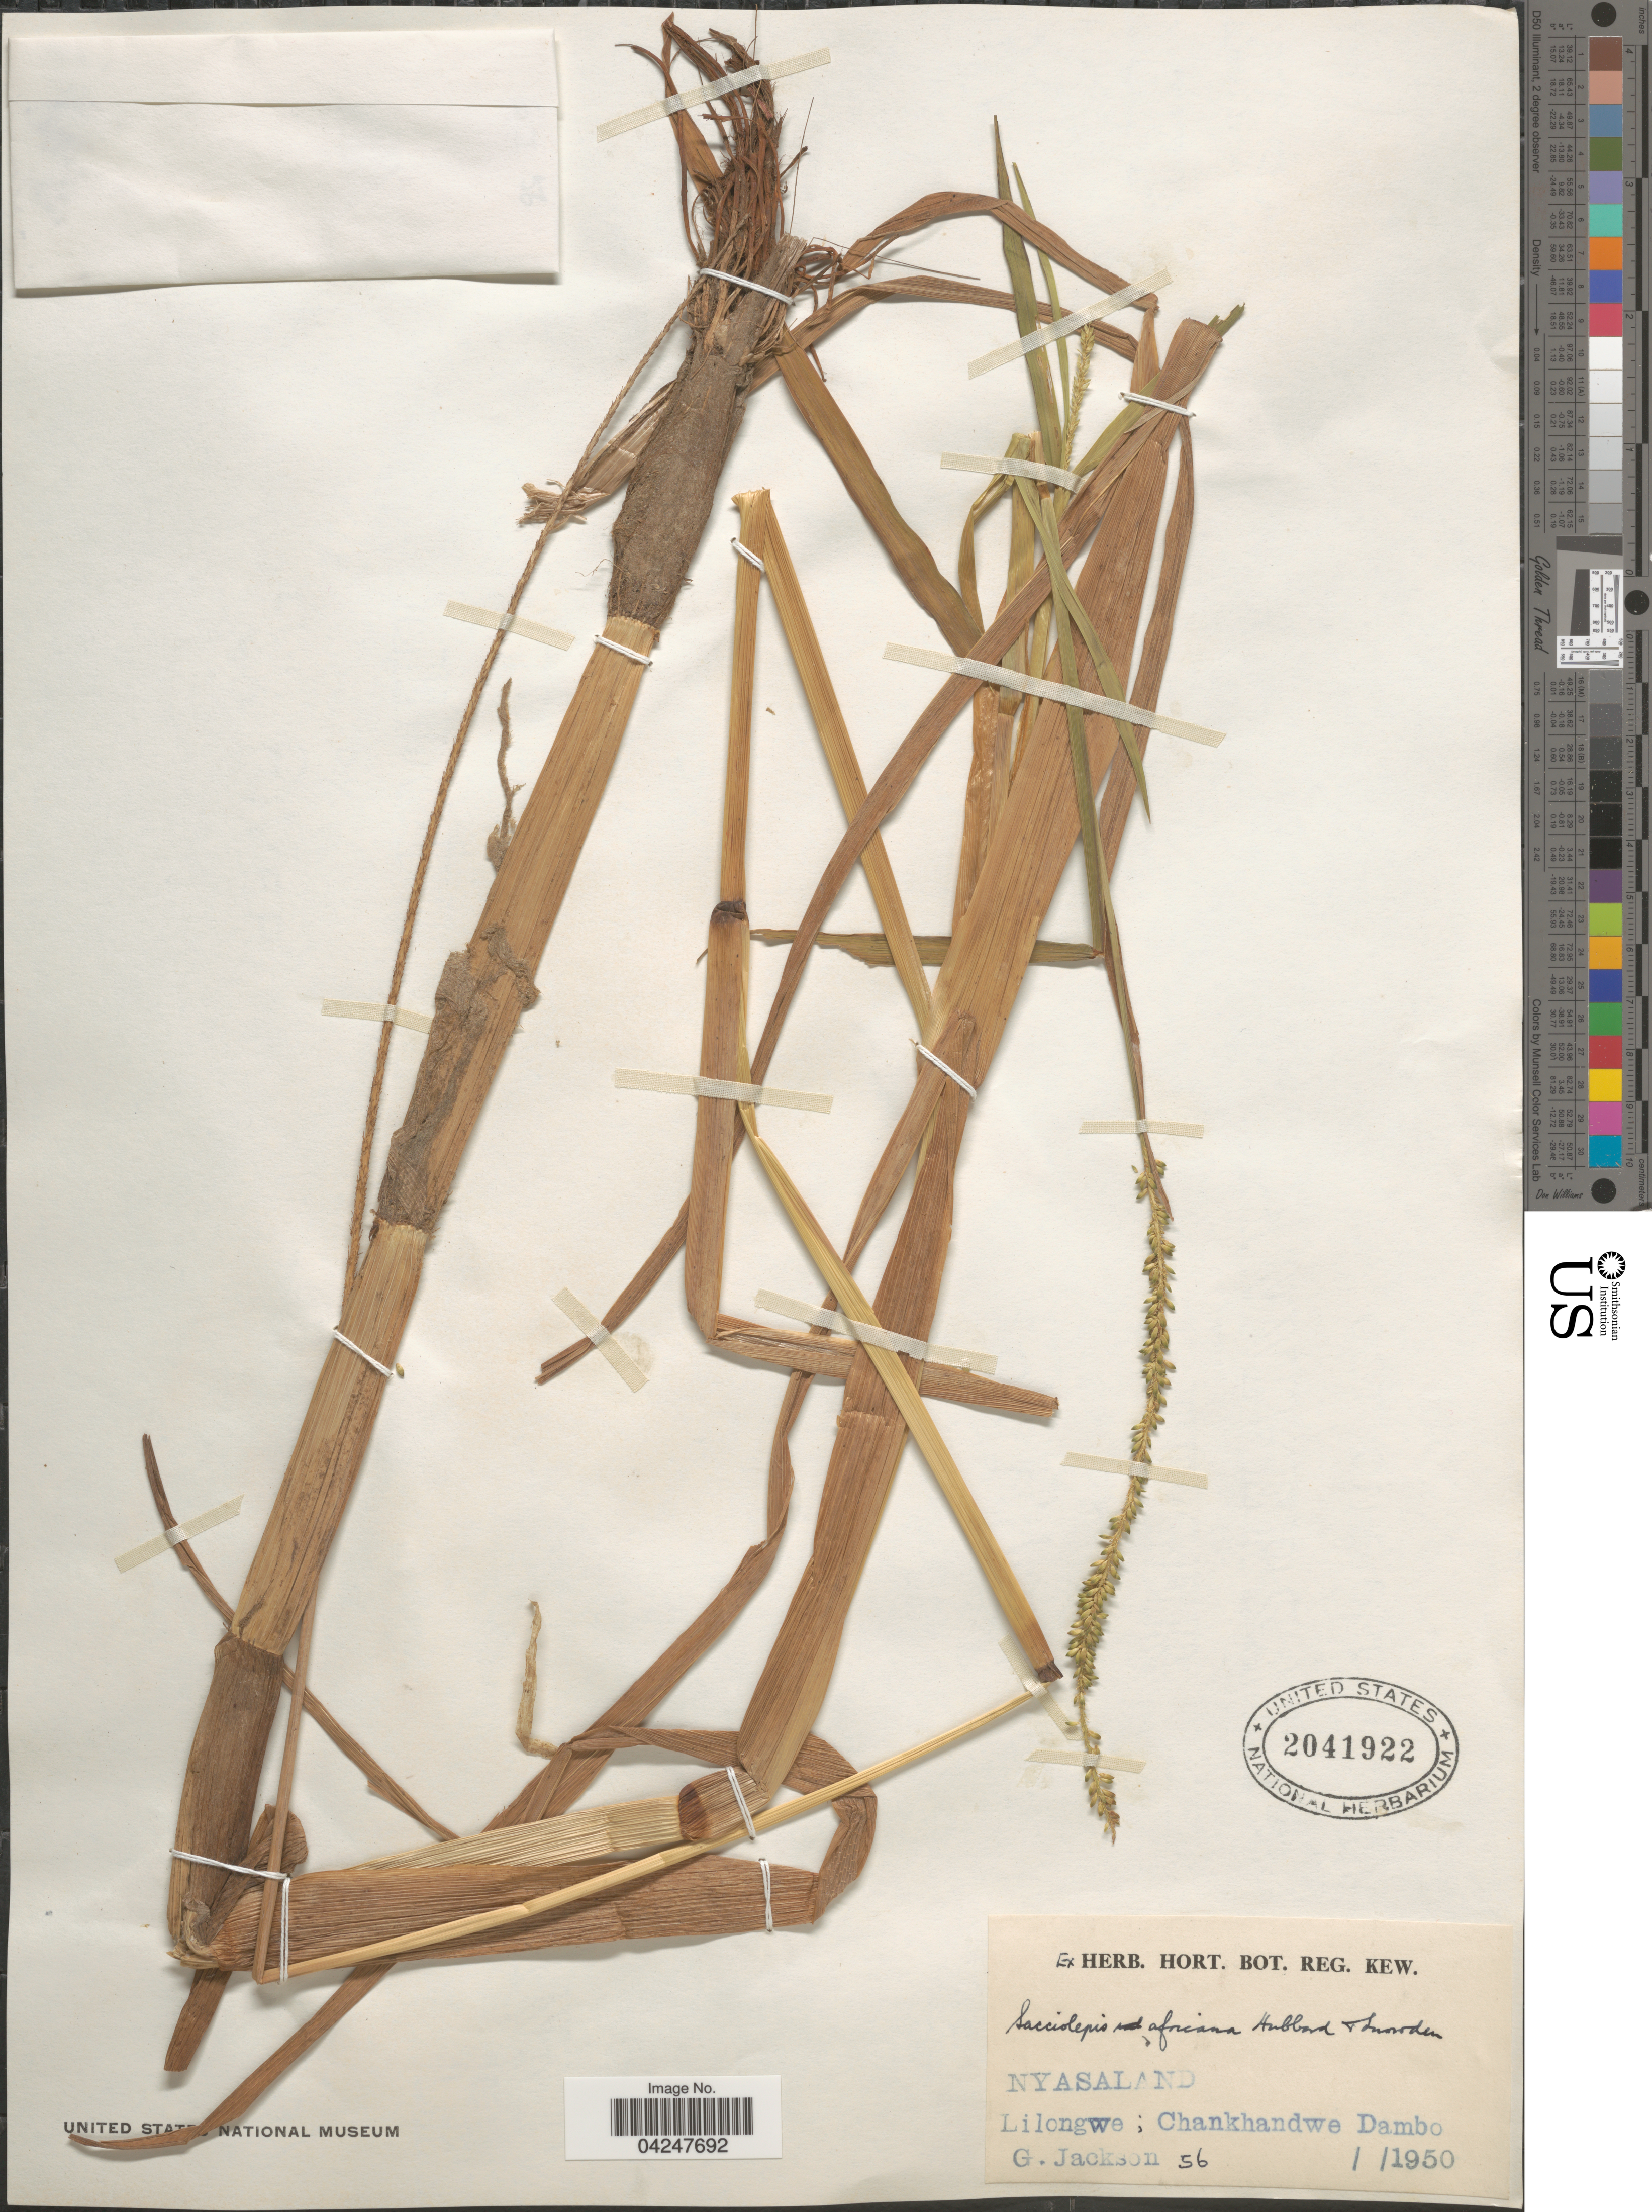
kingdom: Plantae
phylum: Tracheophyta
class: Liliopsida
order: Poales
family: Poaceae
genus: Sacciolepis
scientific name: Sacciolepis africana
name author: C. E. Hubb. & Snowden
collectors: G. Jackson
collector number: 56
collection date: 1950-01-01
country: Malawi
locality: Nyasaland. Lilongwe: Chankhandwe Dambo.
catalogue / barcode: US 2041922